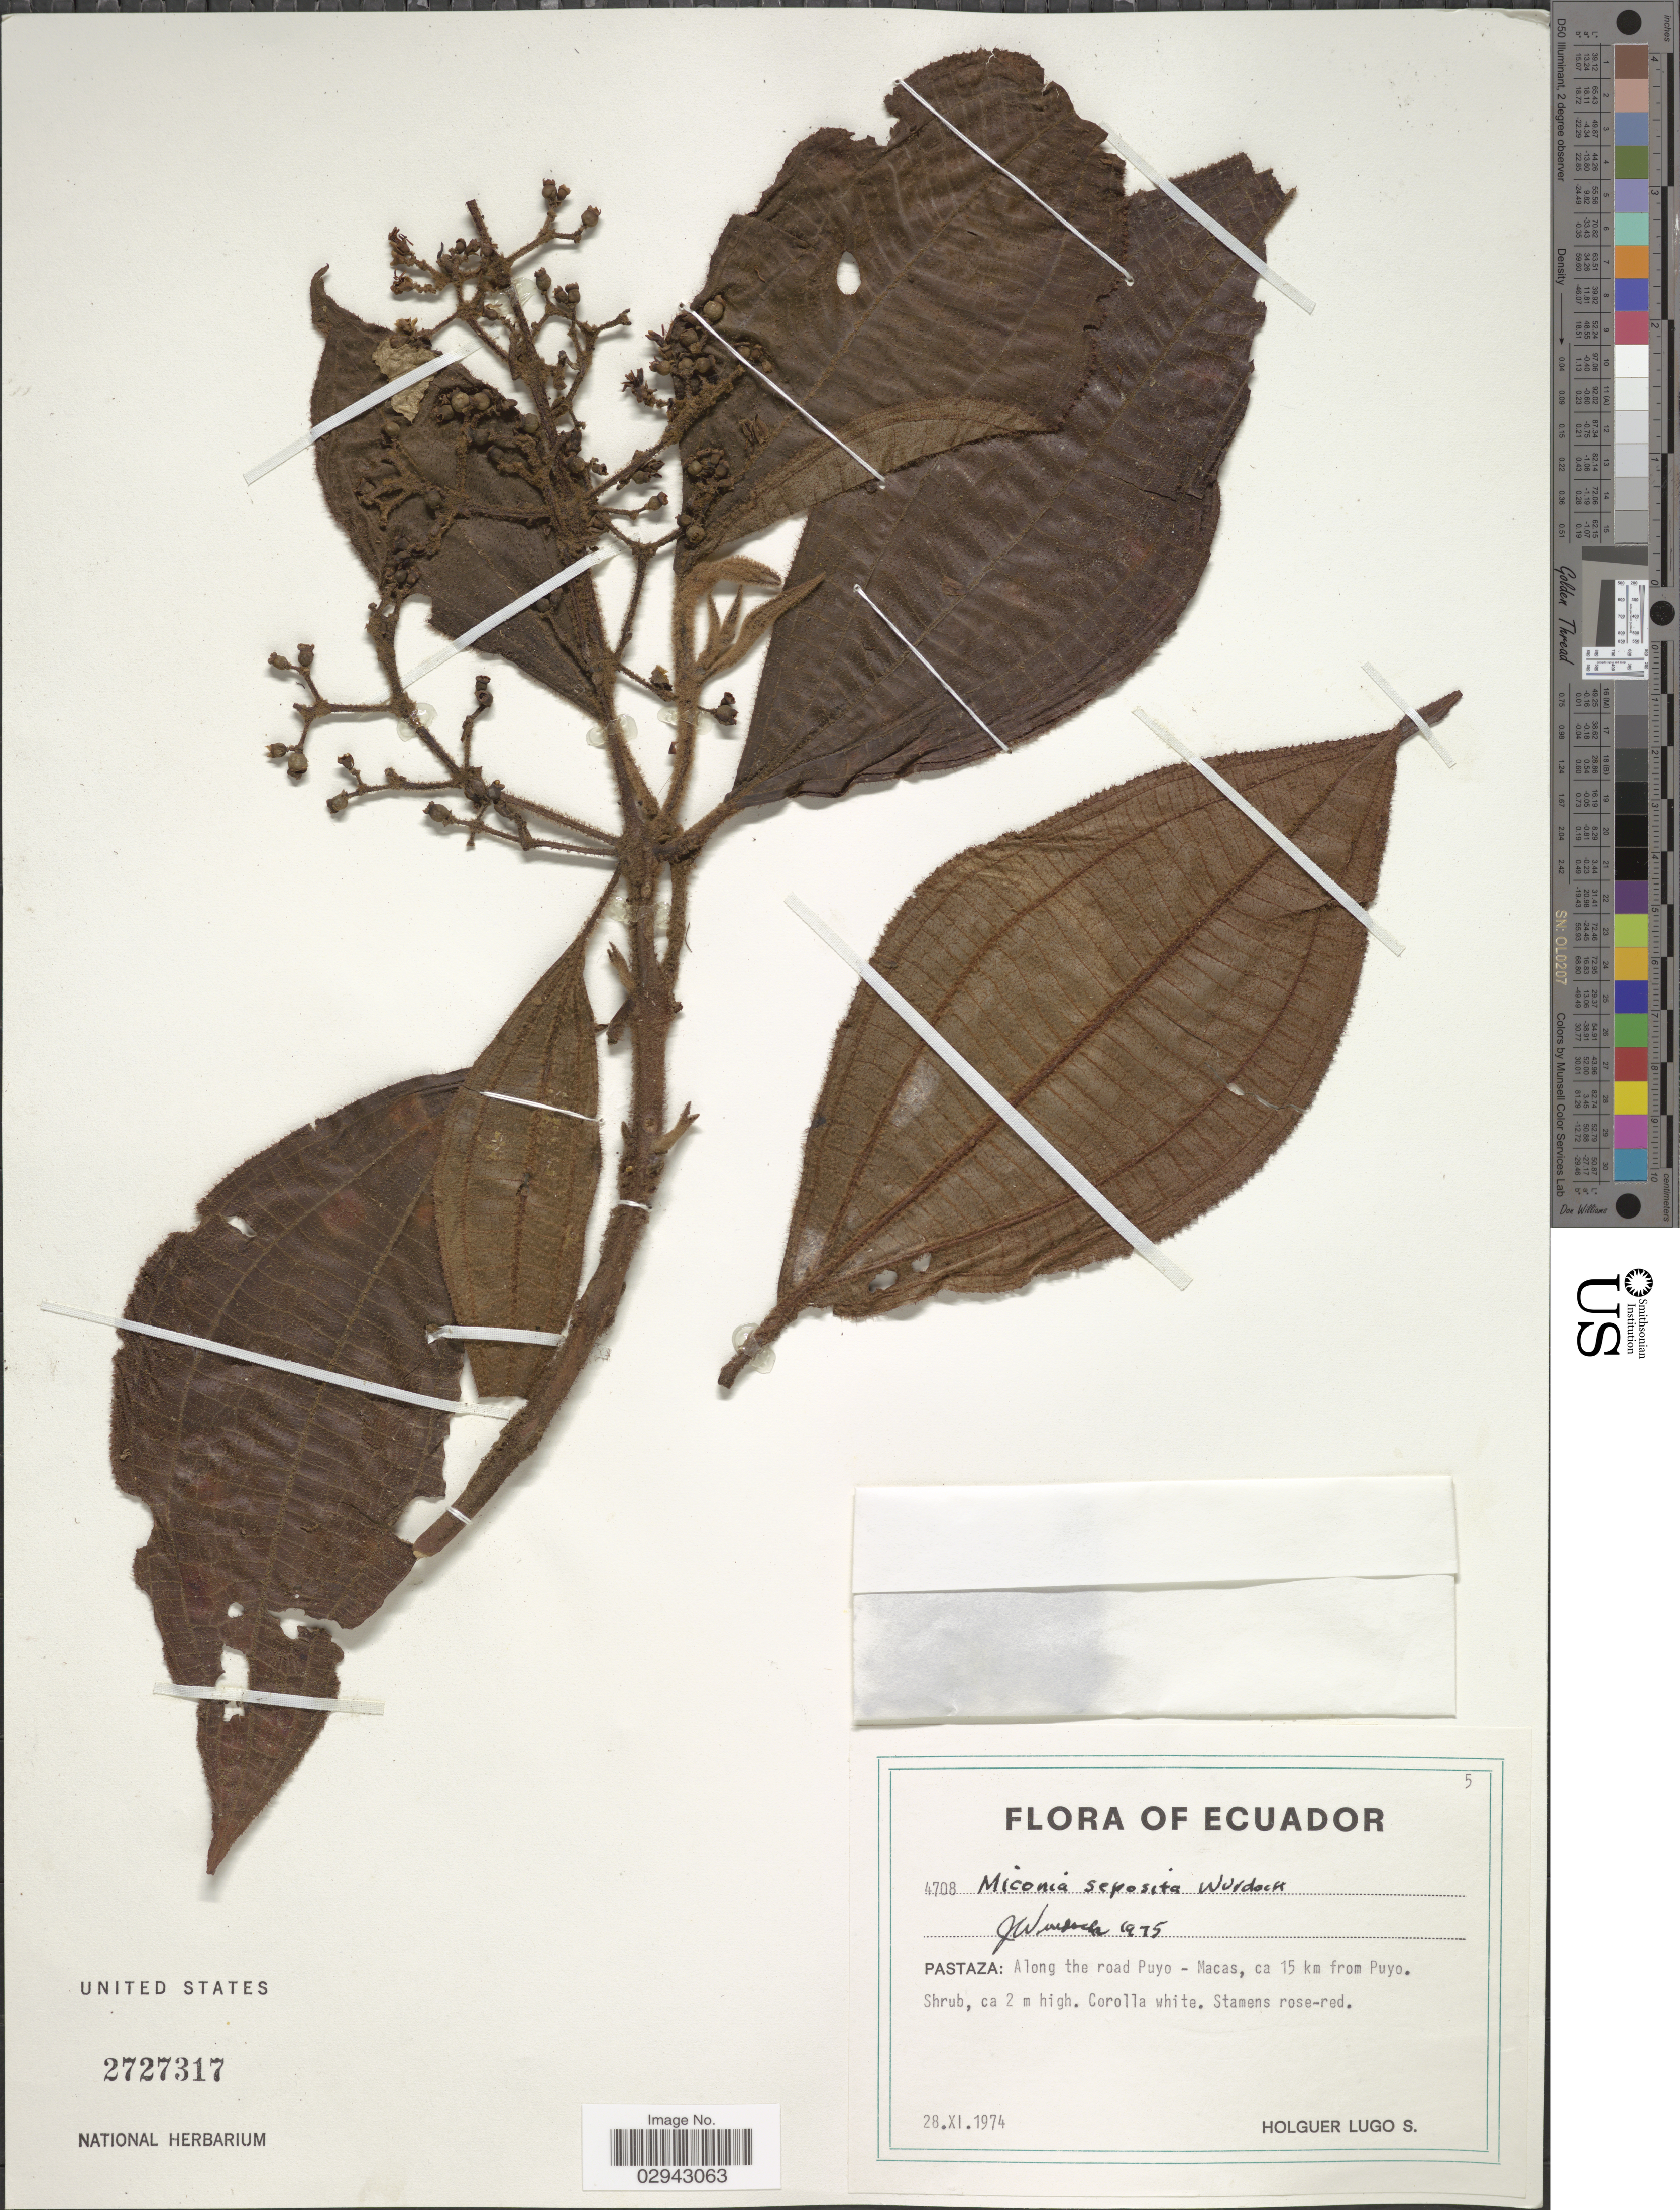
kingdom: Plantae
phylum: Tracheophyta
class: Magnoliopsida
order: Myrtales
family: Melastomataceae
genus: Miconia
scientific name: Miconia seposita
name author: Wurdack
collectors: H. Lugo S.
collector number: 4708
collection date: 1974-11-28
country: Ecuador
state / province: Pastaza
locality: Along the road Puyo - Macas, ca 15 km from Puyo.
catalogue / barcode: US 2727317